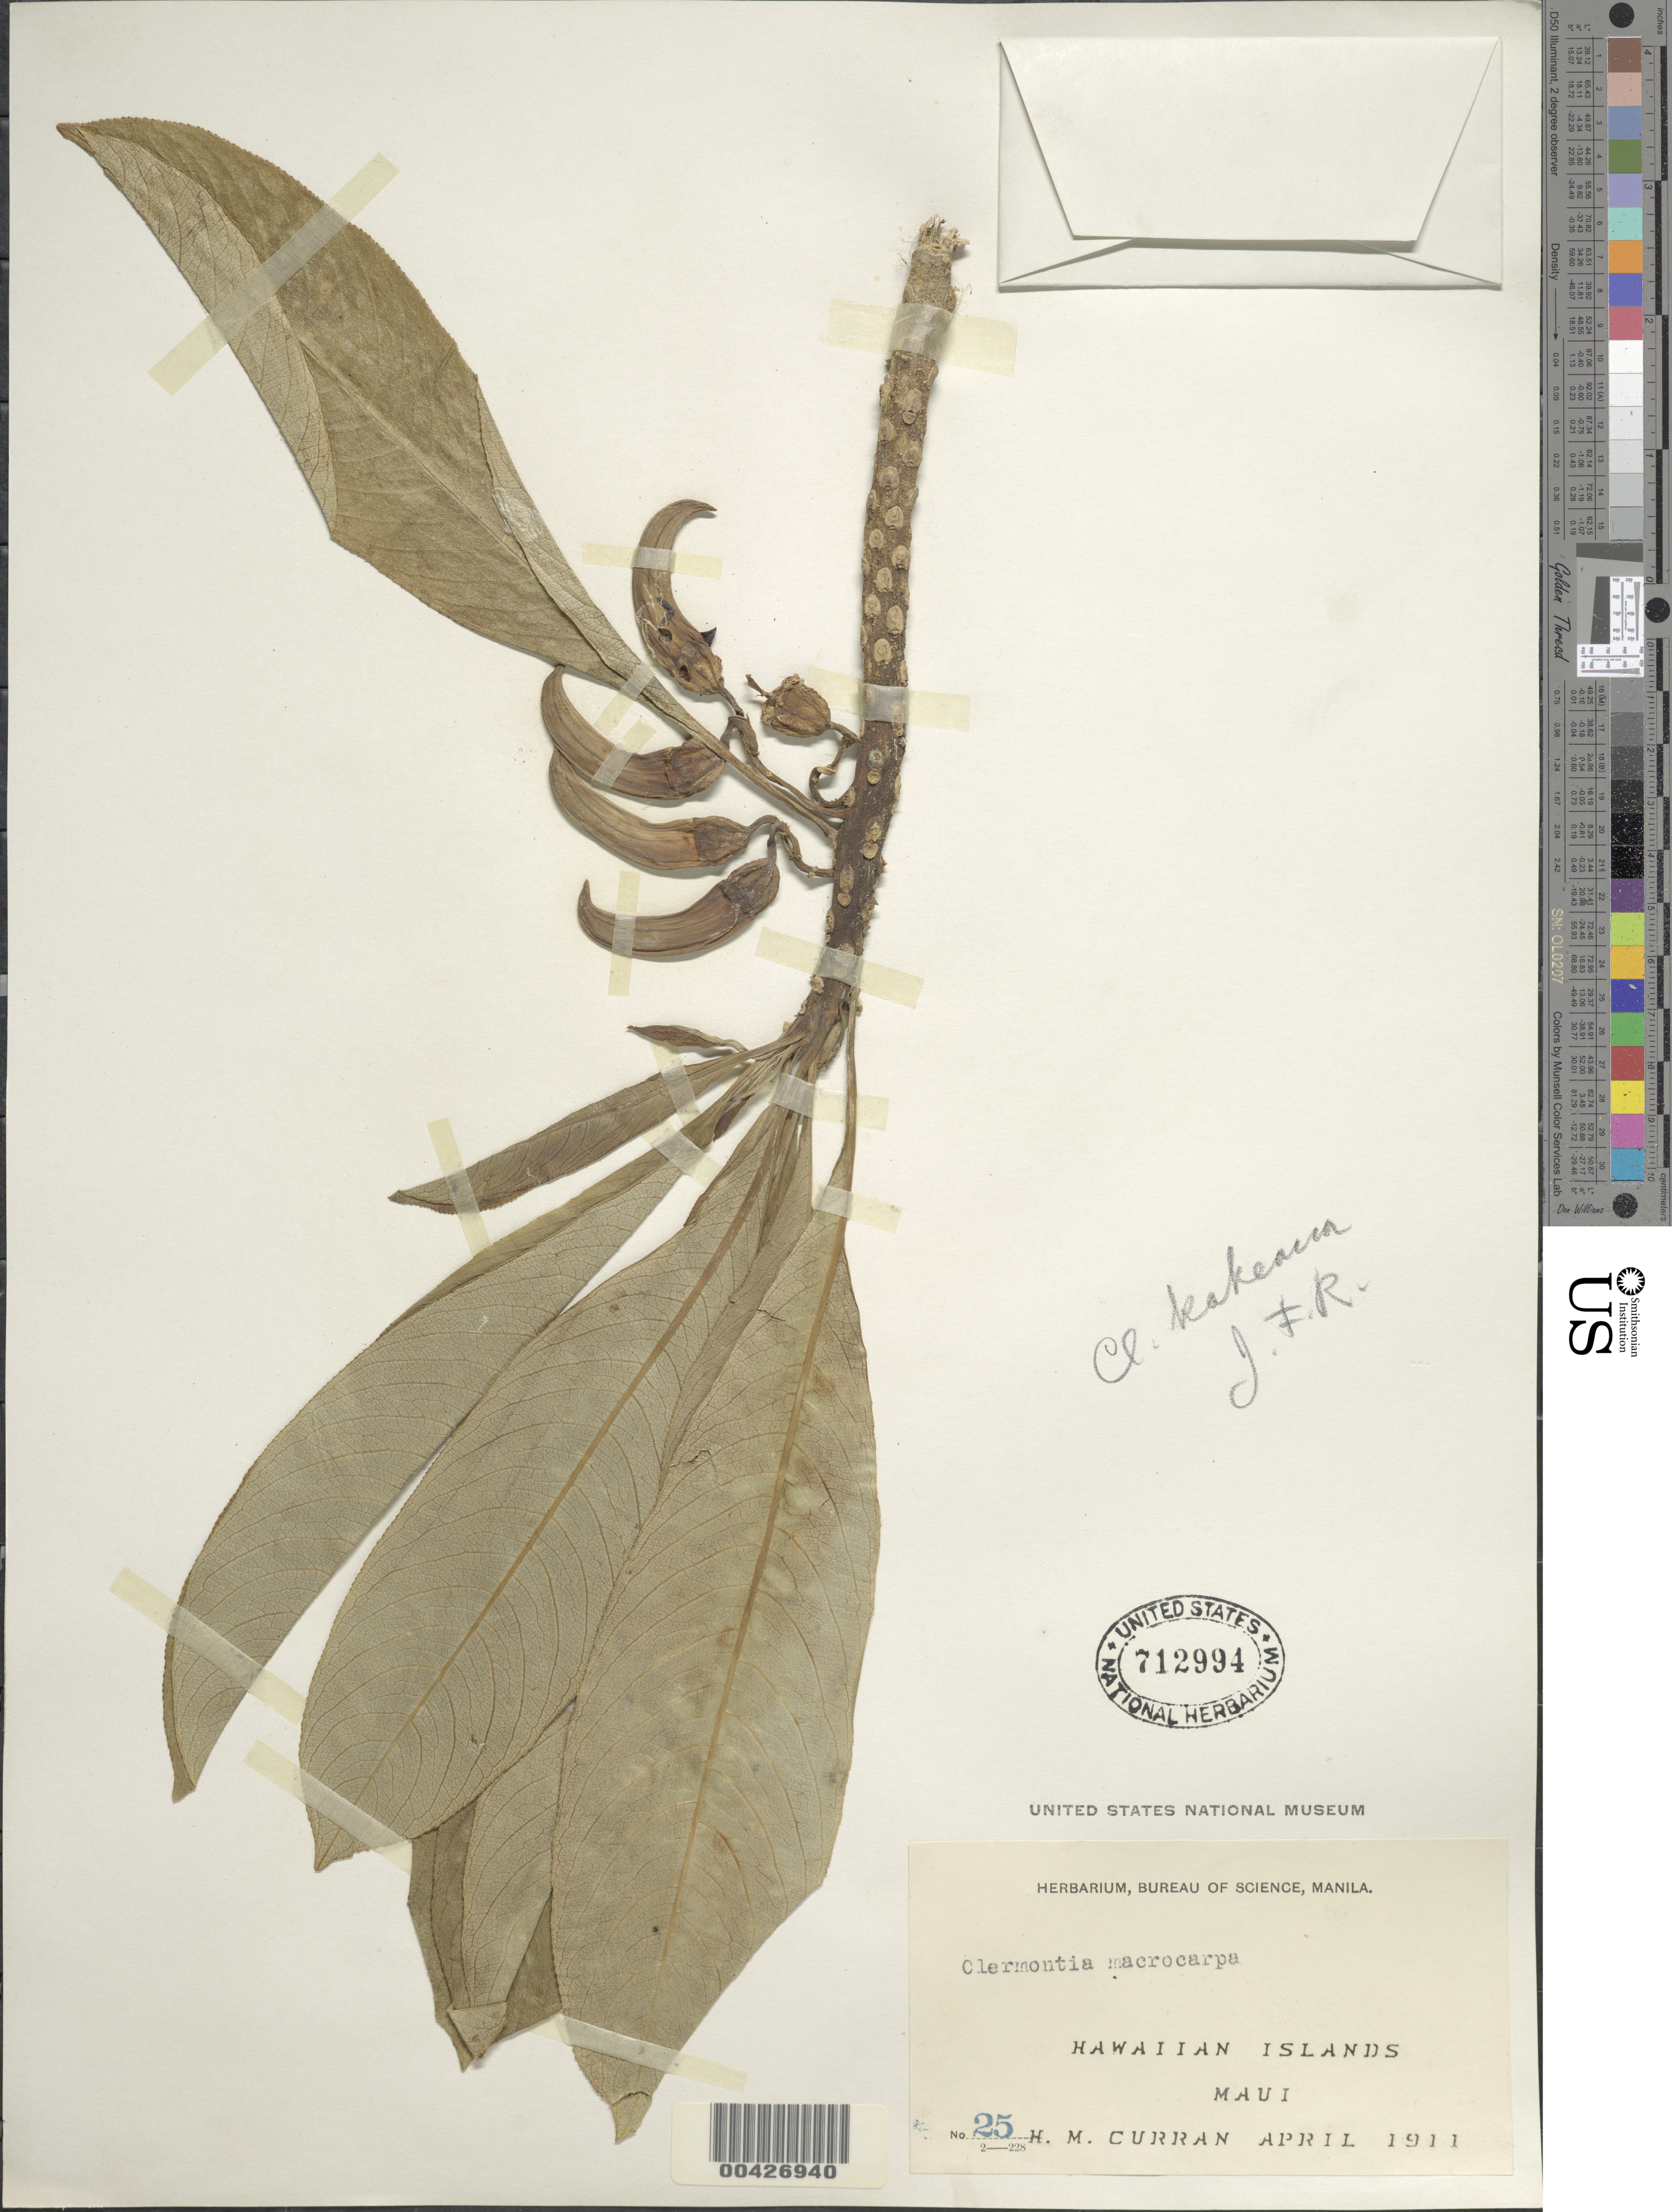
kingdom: Plantae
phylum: Tracheophyta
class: Magnoliopsida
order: Asterales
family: Campanulaceae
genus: Clermontia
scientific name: Clermontia kakeana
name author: Meyen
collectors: A. S. Hitchcock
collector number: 14795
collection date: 1911-04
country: United States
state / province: Hawaii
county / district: Maui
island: Maui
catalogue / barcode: US 712994